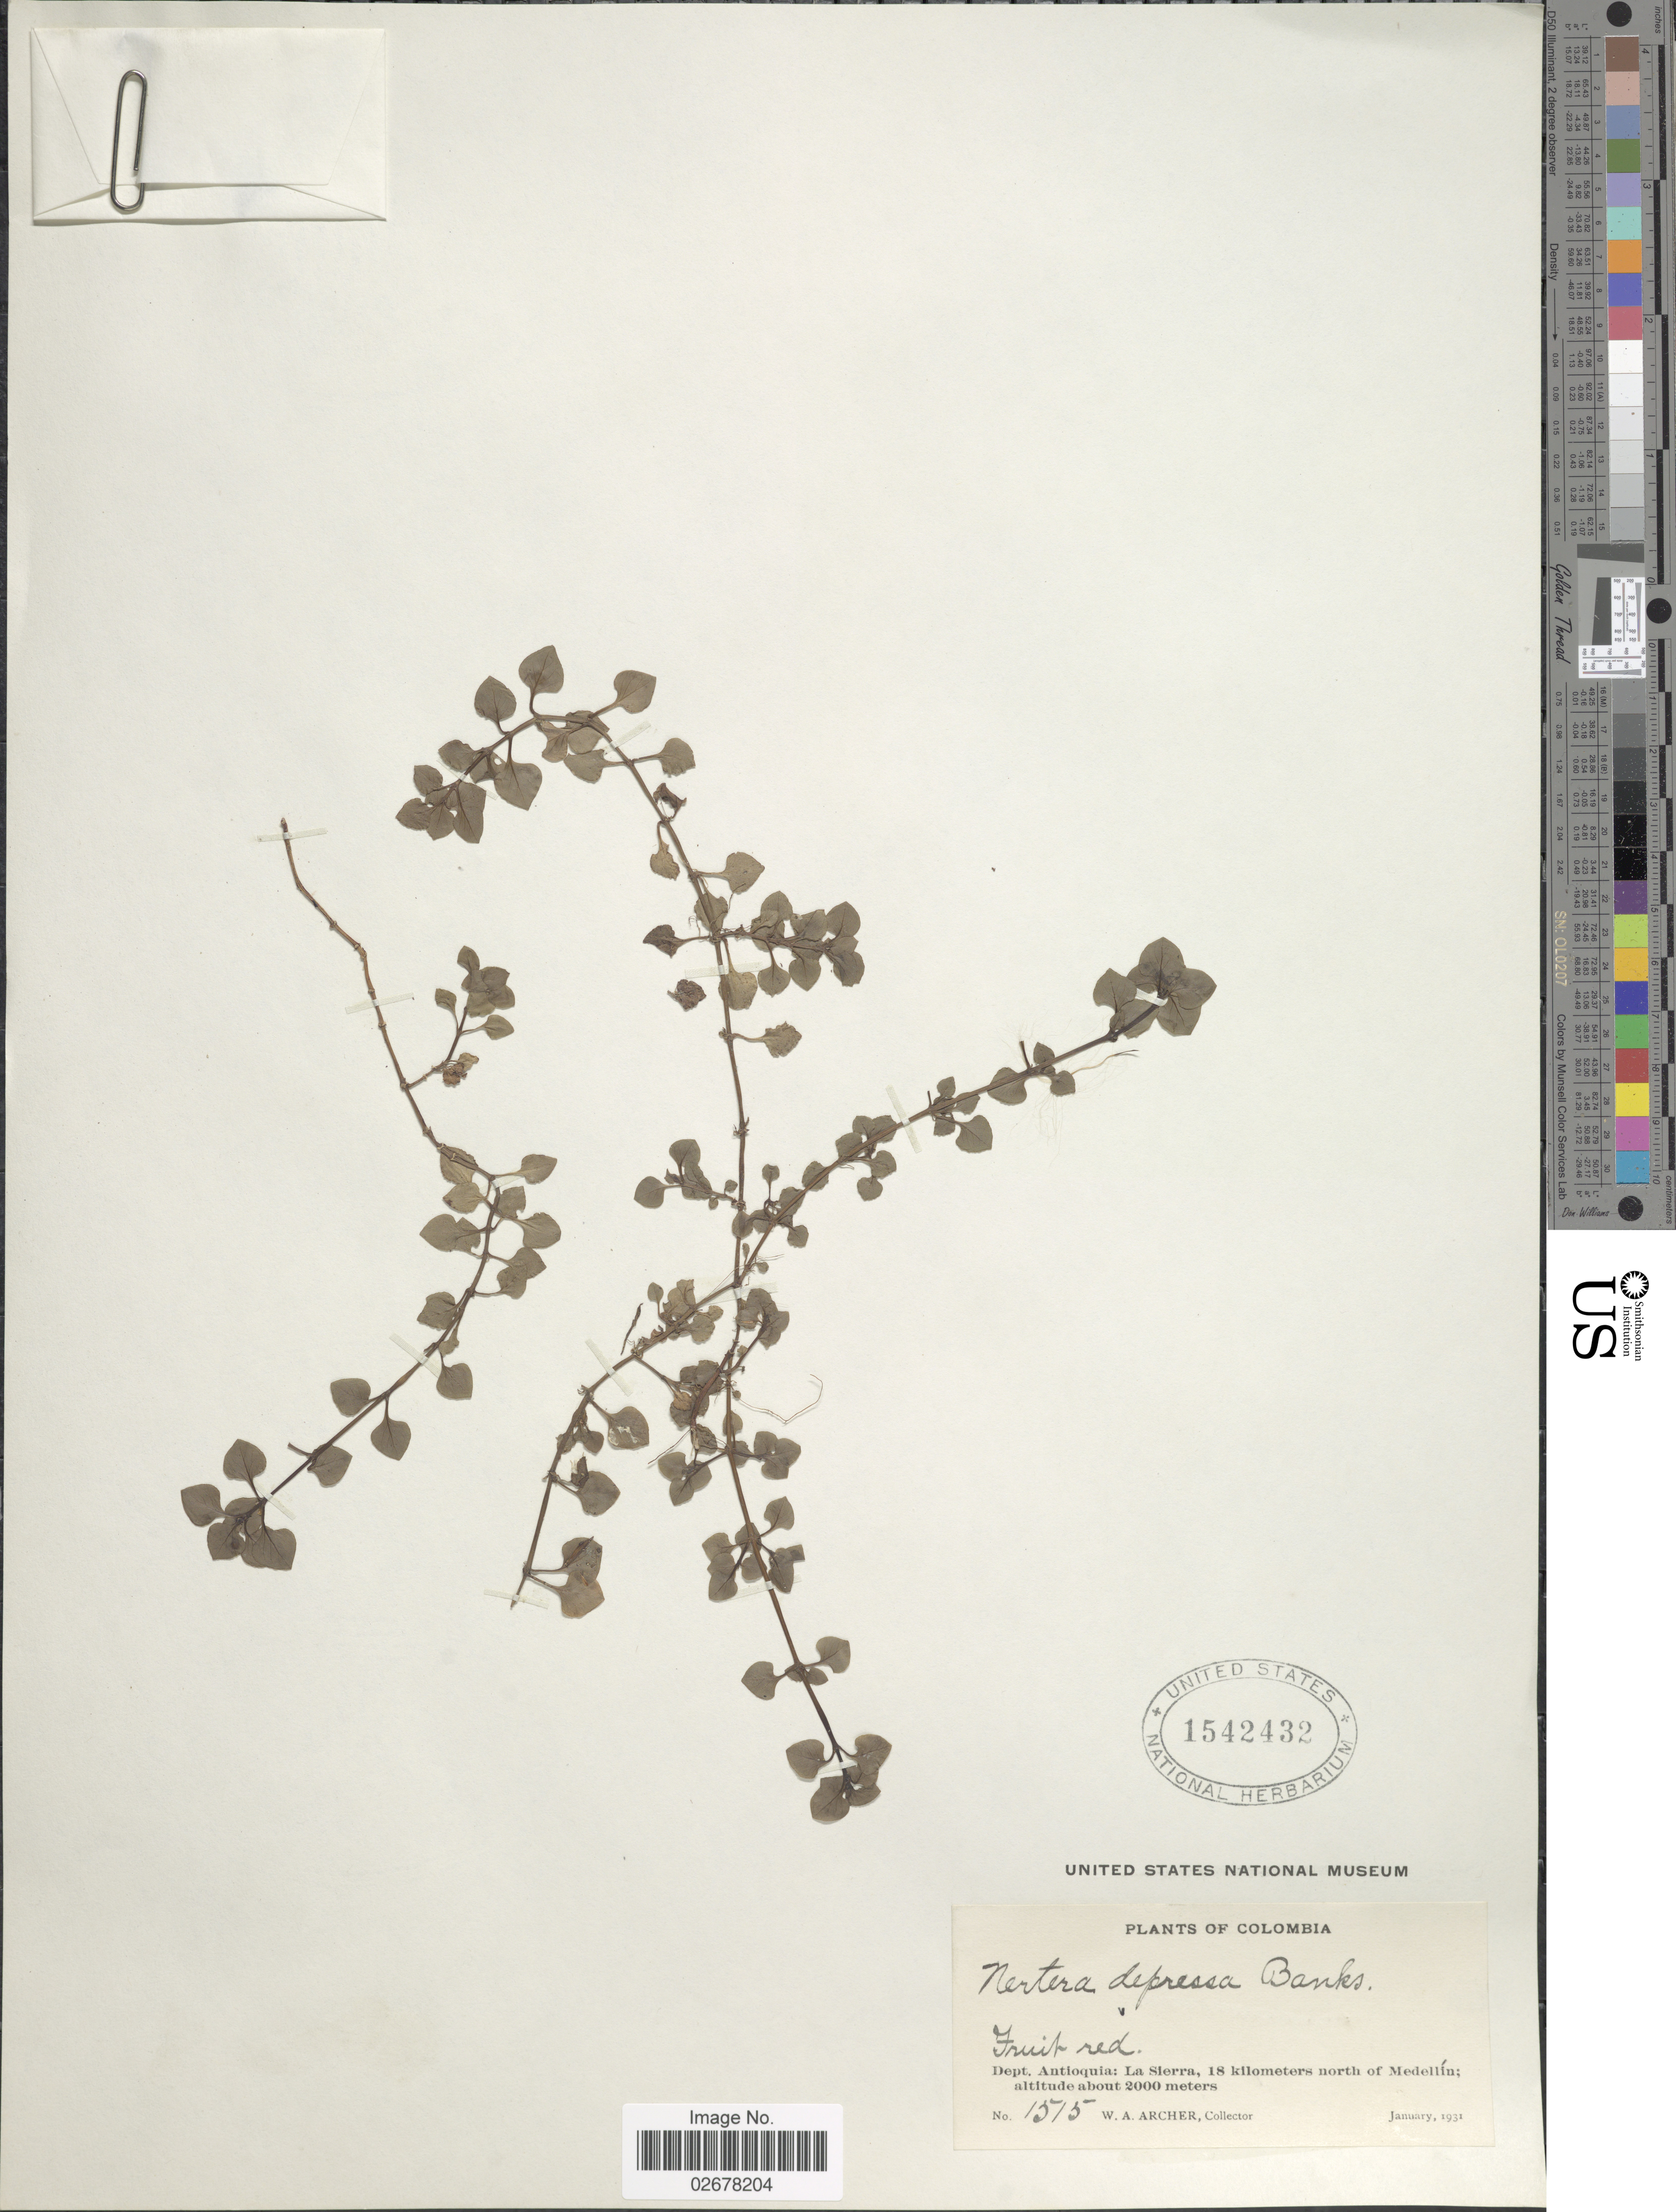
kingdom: Plantae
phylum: Tracheophyta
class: Magnoliopsida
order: Gentianales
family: Rubiaceae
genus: Nertera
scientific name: Nertera depressa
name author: Banks & Sol. ex Gaertn.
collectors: W. A. Archer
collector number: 1515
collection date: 1931-01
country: Colombia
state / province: Antioquia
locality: La Sierra, 18 kilometers north of Medellin.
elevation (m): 2000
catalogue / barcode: US 1542432